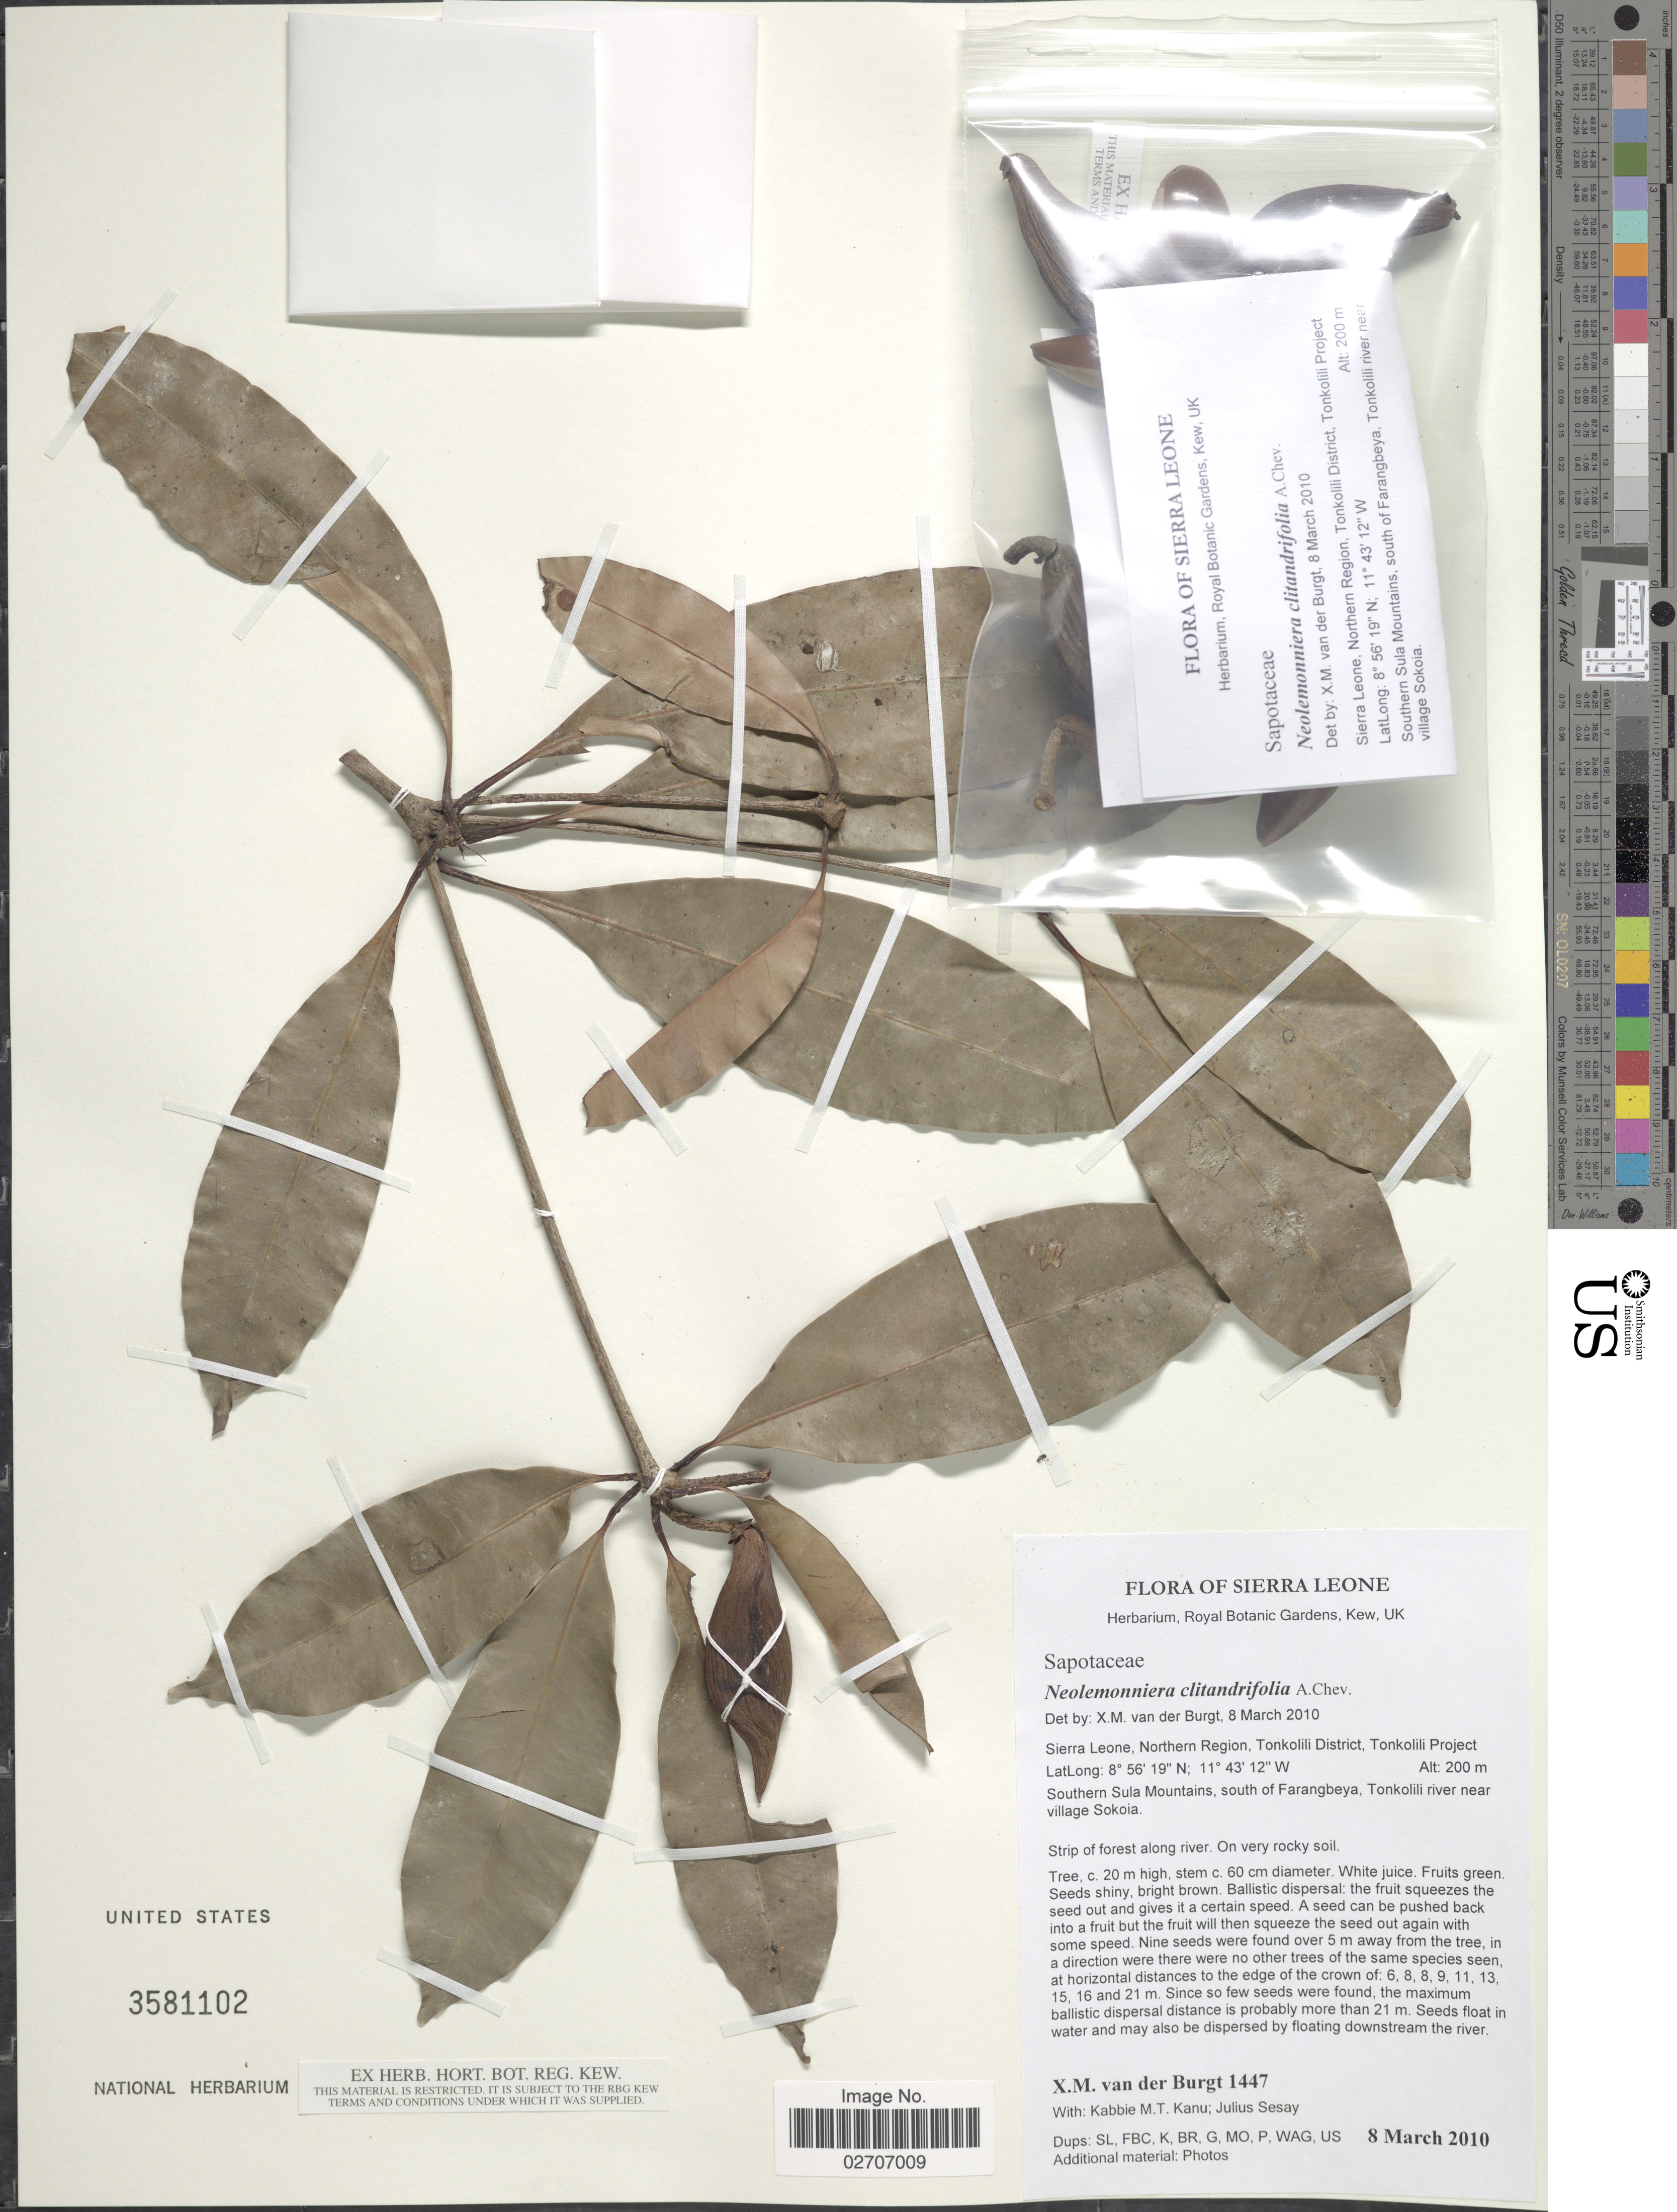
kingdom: Plantae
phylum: Tracheophyta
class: Magnoliopsida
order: Ericales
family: Sapotaceae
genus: Neolemonniera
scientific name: Neolemonniera clitrandrifolia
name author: (A. Chev.) Heine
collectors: X. M. van der Burgt, K. Kanu & J. Sesay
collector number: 1447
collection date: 2010-03-08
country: Sierra Leone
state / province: Northern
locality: Northern Region, Tonkolili District, Tonkolili Project, Southern Sula Mountains, south of Farangbeya, Tonkolili river near village Sokoia. Strip of forest along river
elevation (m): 200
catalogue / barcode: US 3581102